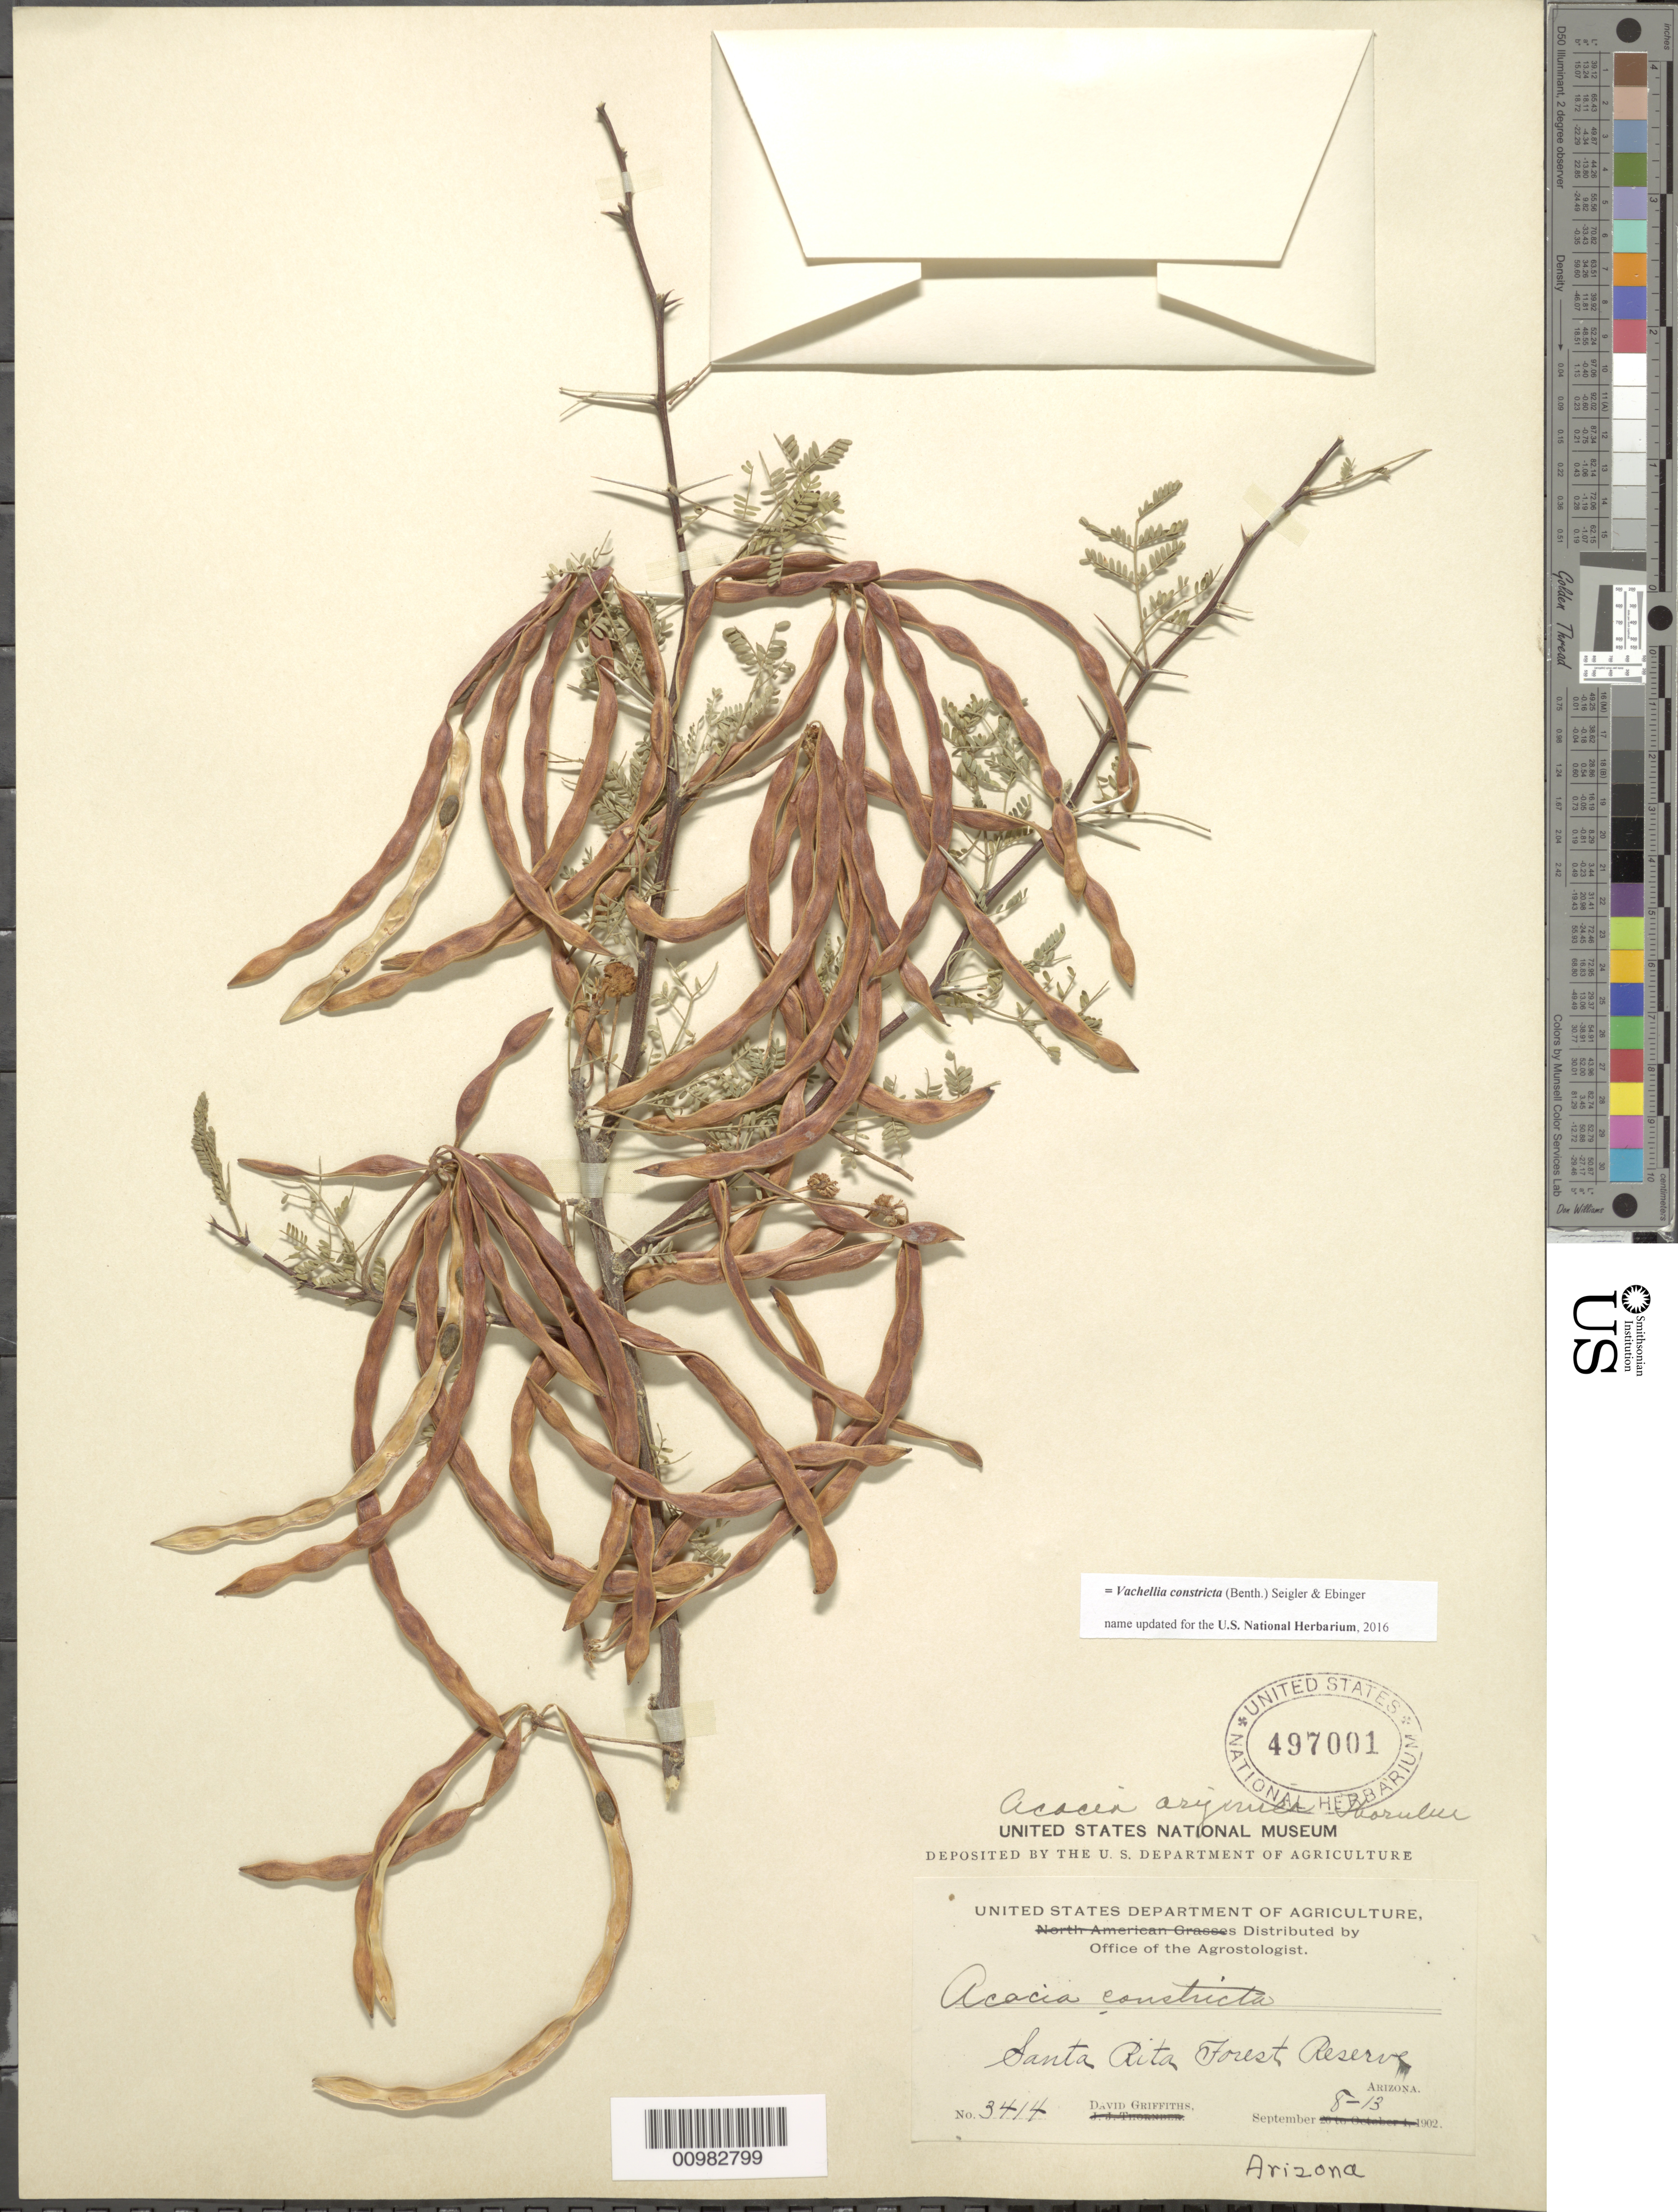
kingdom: Plantae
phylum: Tracheophyta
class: Magnoliopsida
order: Fabales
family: Fabaceae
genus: Vachellia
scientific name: Vachellia constricta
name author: (Benth.) Seigler & Ebinger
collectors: D. Griffiths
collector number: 3414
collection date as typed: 08 Sep 1902 to 13 Sep 1902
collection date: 1902-09-08/1902-09-13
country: United States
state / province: Arizona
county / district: Santa Cruz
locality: Santa Rita Forest Reserve.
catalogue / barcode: US 497001